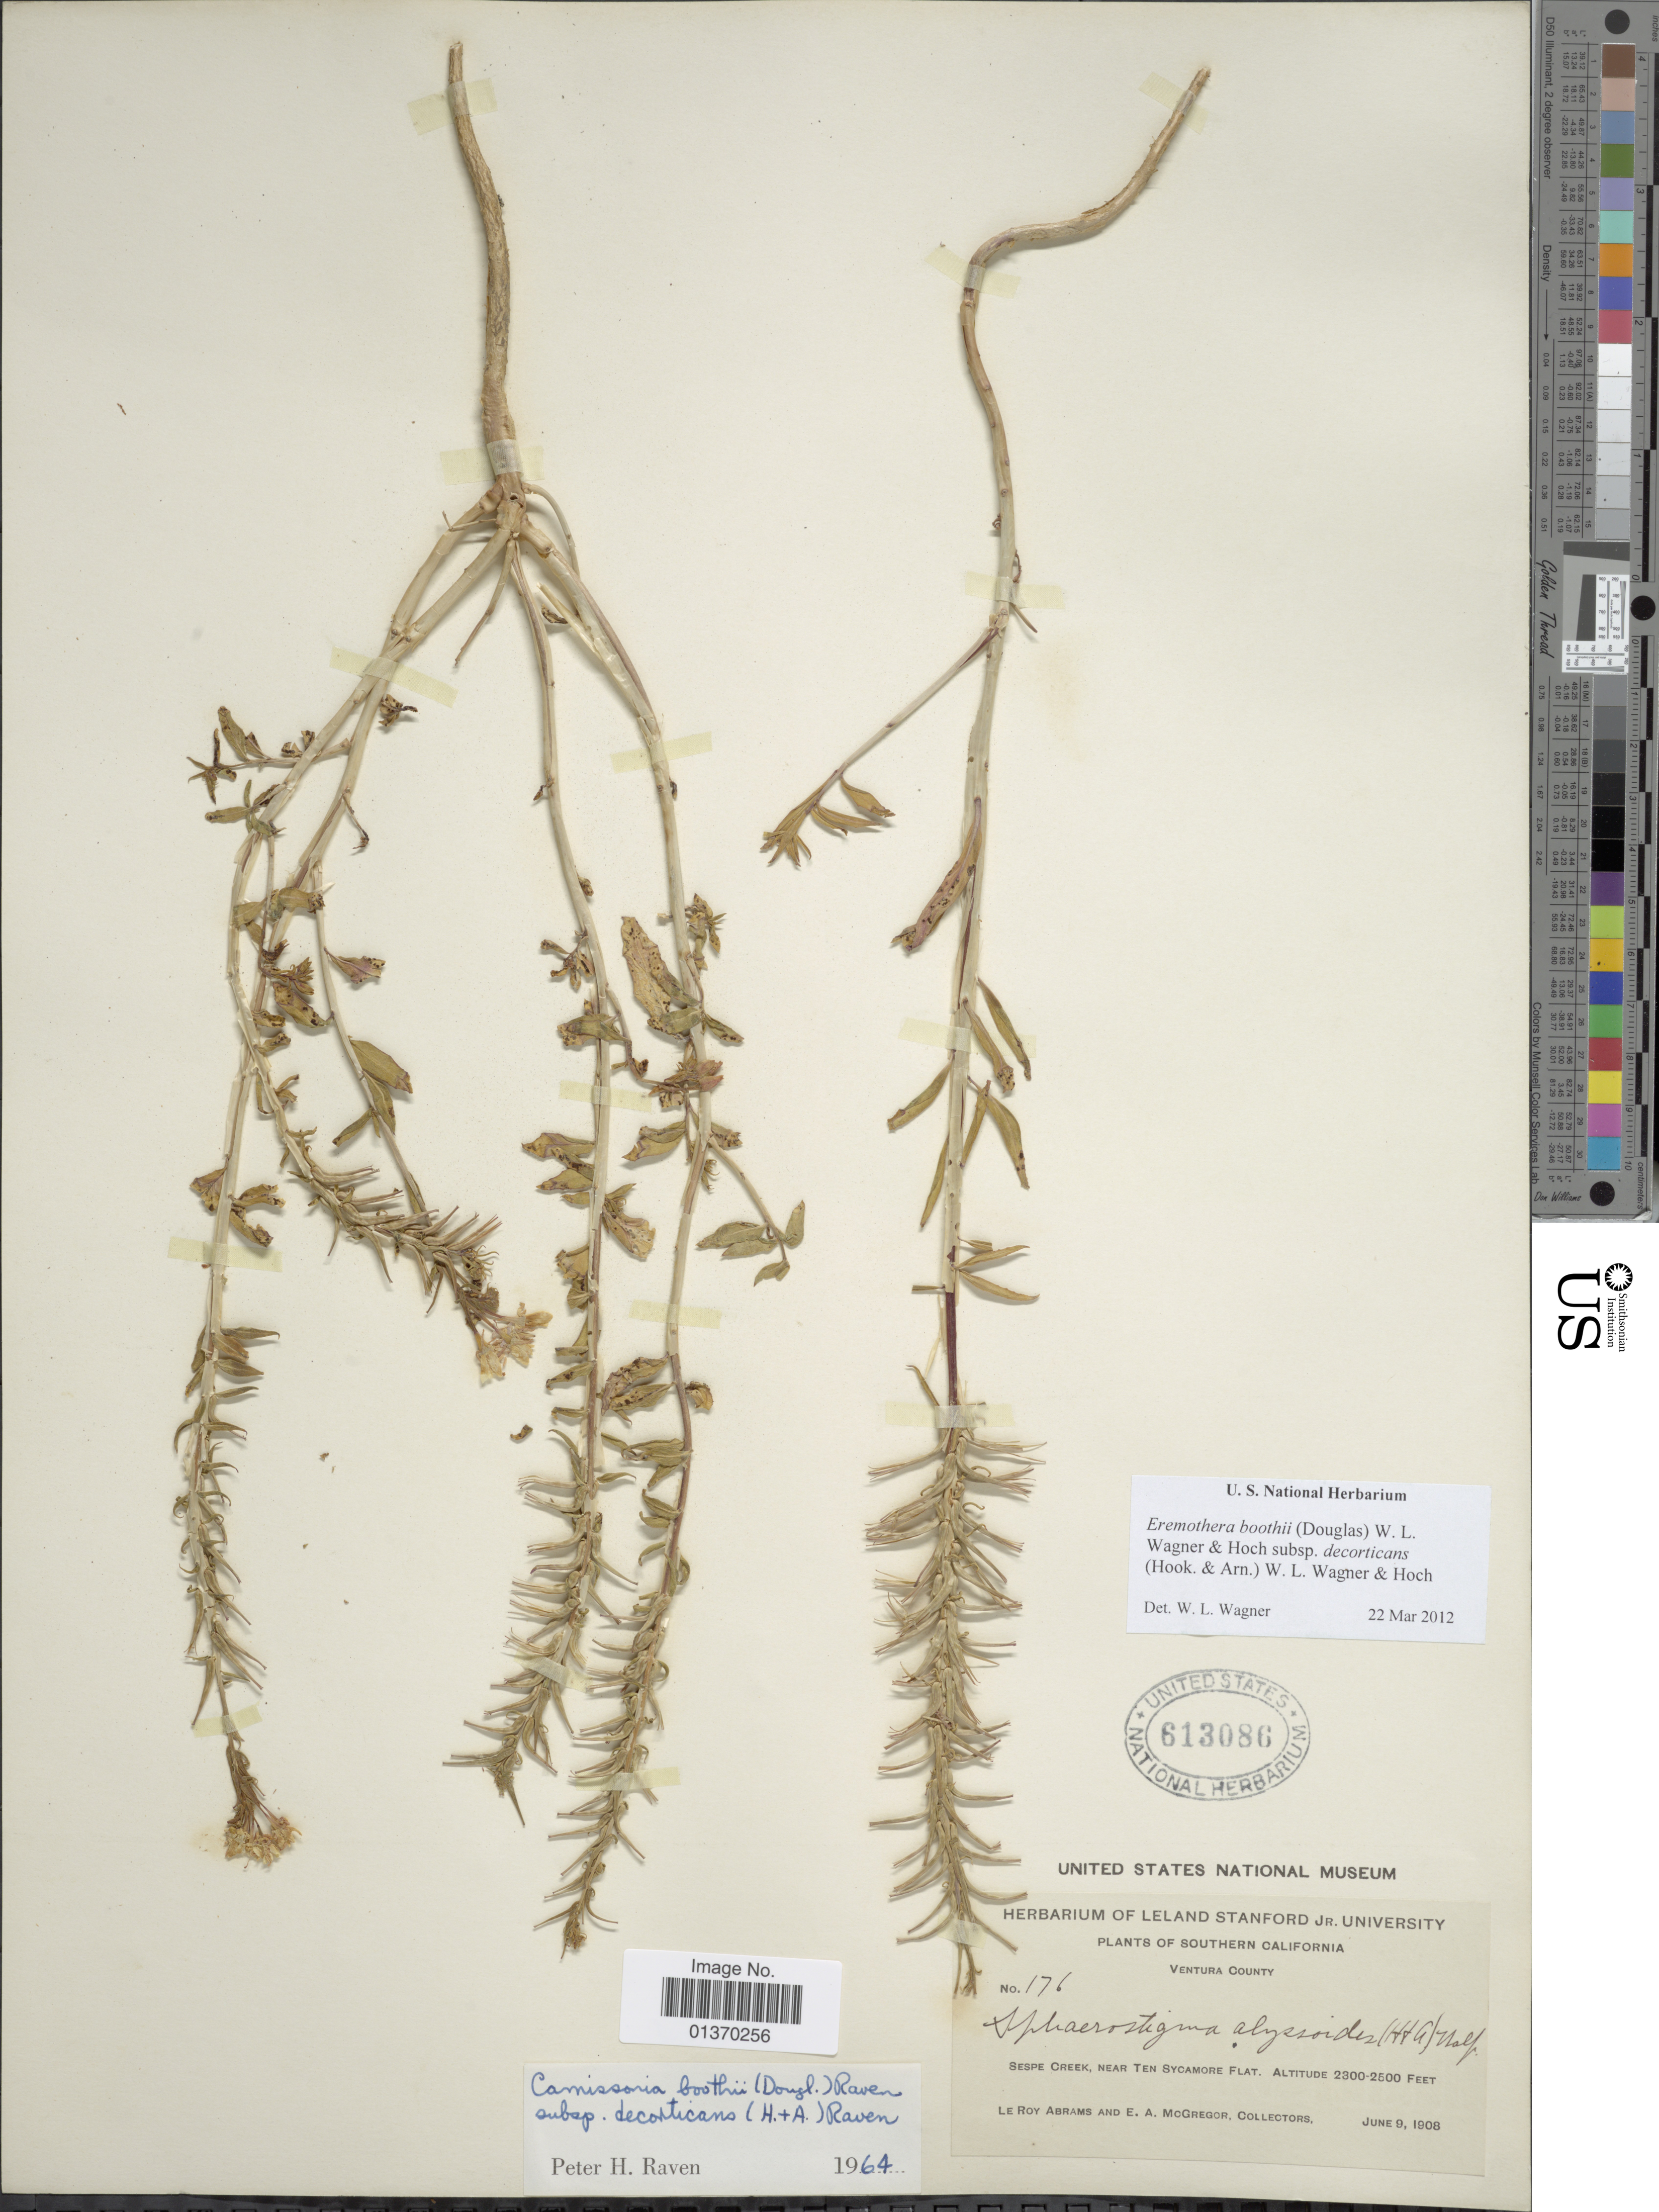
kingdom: Plantae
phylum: Tracheophyta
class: Magnoliopsida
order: Myrtales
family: Onagraceae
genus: Eremothera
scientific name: Eremothera boothii subsp. decorticans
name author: (Hook. & Arn.) W.L. Wagner & Hoch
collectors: L. Abrams & E. A. McGregor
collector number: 176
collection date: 1908-06-09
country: United States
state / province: California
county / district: Ventura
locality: Southern California, Ventura County, Sespe Creek, near Ten Sycamore Flat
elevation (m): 701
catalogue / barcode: US 613086